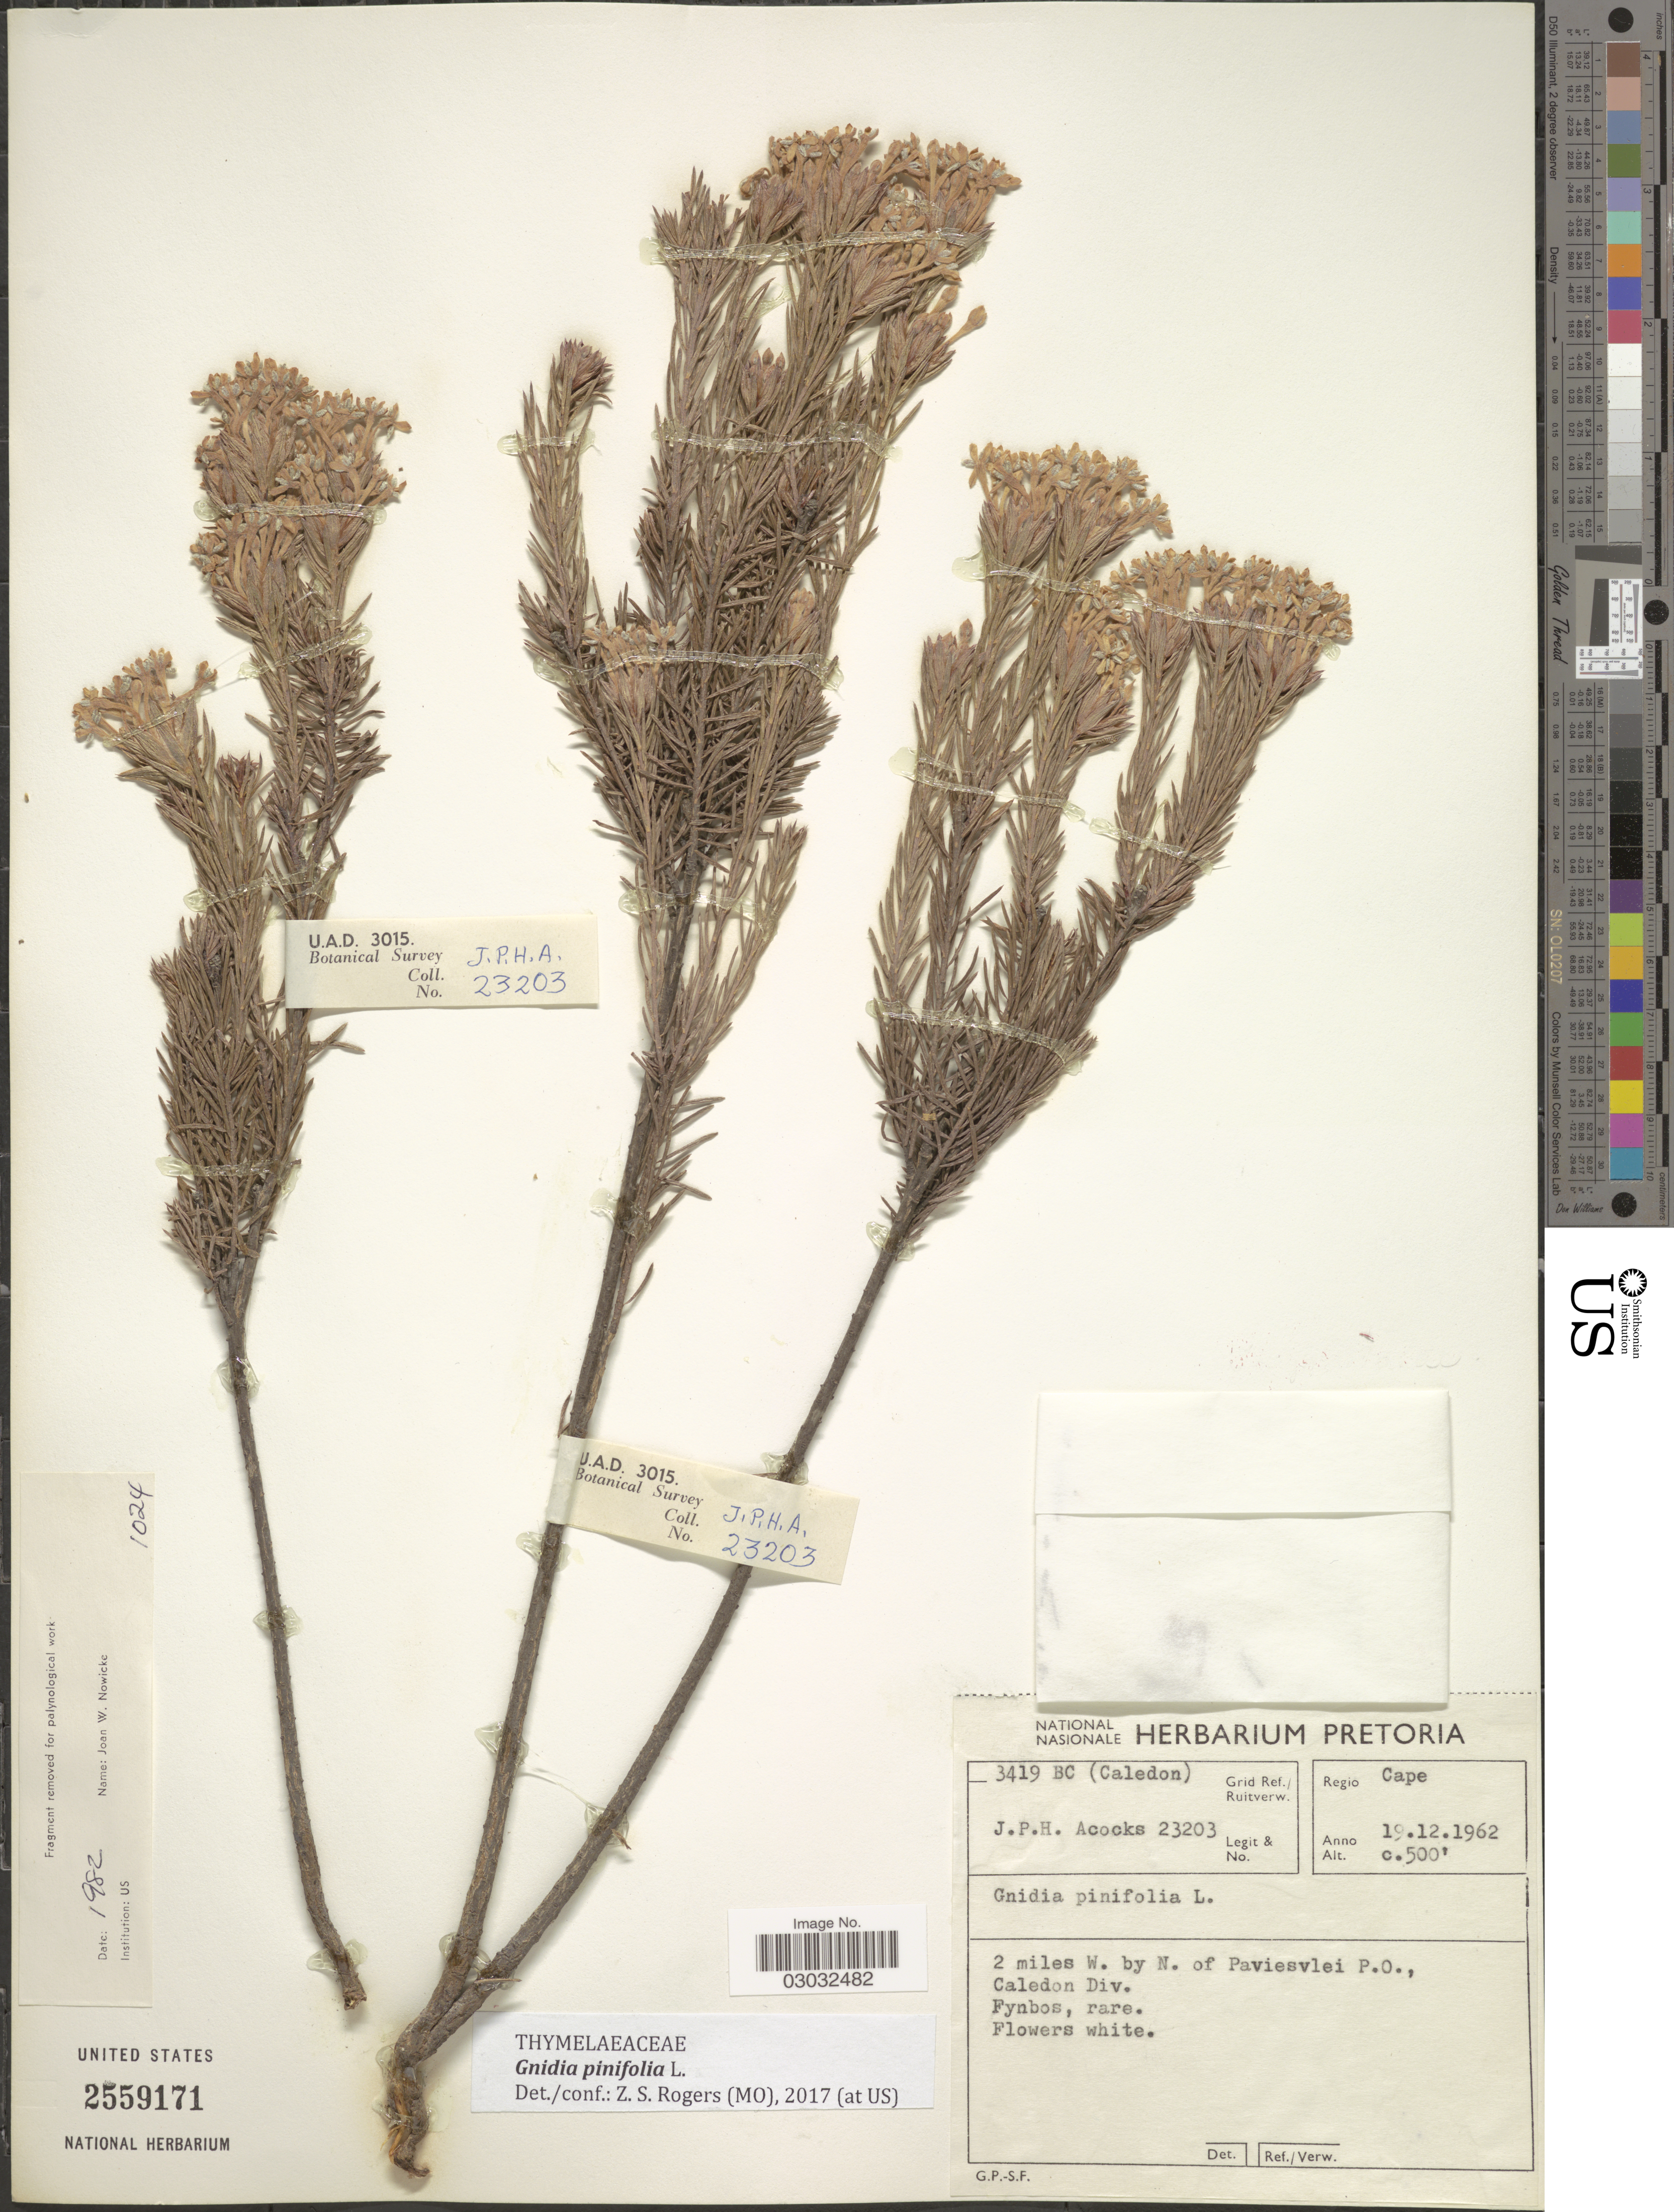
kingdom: Plantae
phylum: Tracheophyta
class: Magnoliopsida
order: Malvales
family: Thymelaeaceae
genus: Gnidia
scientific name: Gnidia pinifolia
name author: L.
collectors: J. P. Acocks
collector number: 23203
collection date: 1962-12-19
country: South Africa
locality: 3419 BC (Caledon) Grid Ref./ Ruitverw. Regio Cape. 2 miles W. by N. of Paviesvlei P. O., Caledon Div.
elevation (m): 152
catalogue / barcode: US 2559171